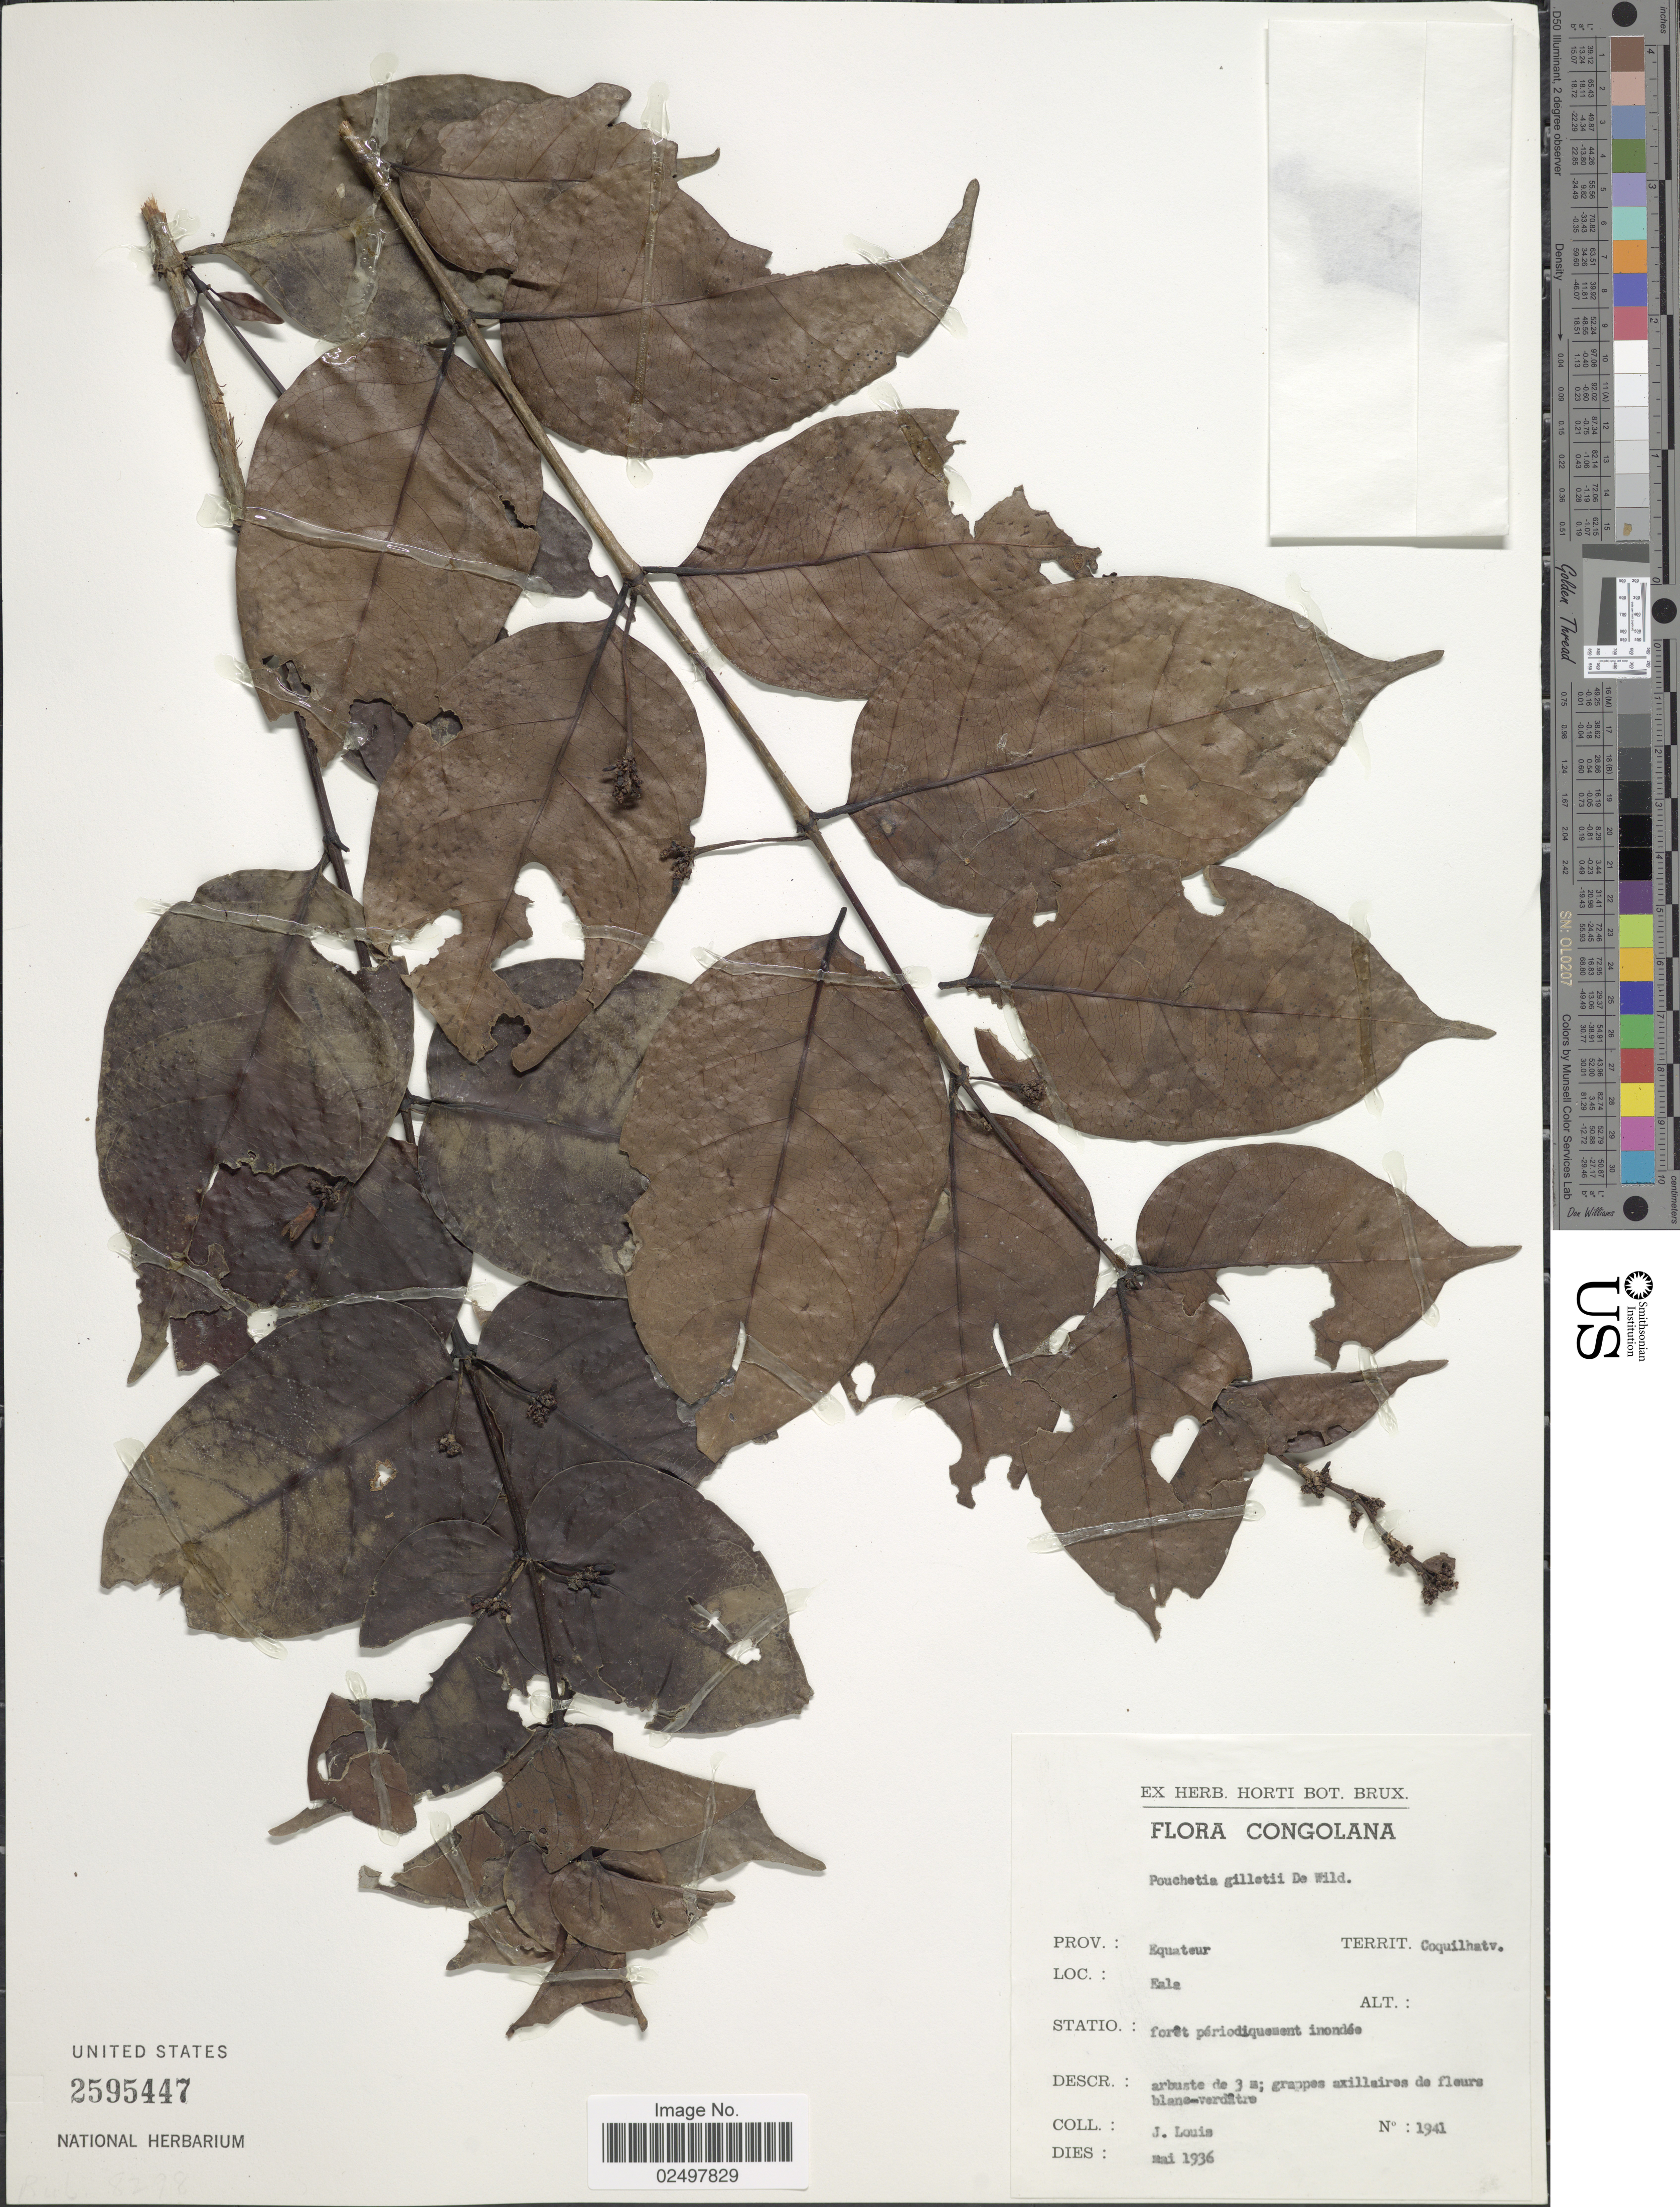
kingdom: Plantae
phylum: Tracheophyta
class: Magnoliopsida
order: Gentianales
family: Rubiaceae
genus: Pouchetia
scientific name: Pouchetia gilletii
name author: De Wild.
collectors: J. Louis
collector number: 1941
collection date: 1936-05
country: Congo, Democratic Republic of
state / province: Equateur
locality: Congolana, Territ. Coquilhatv., Eala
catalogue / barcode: US 2595447